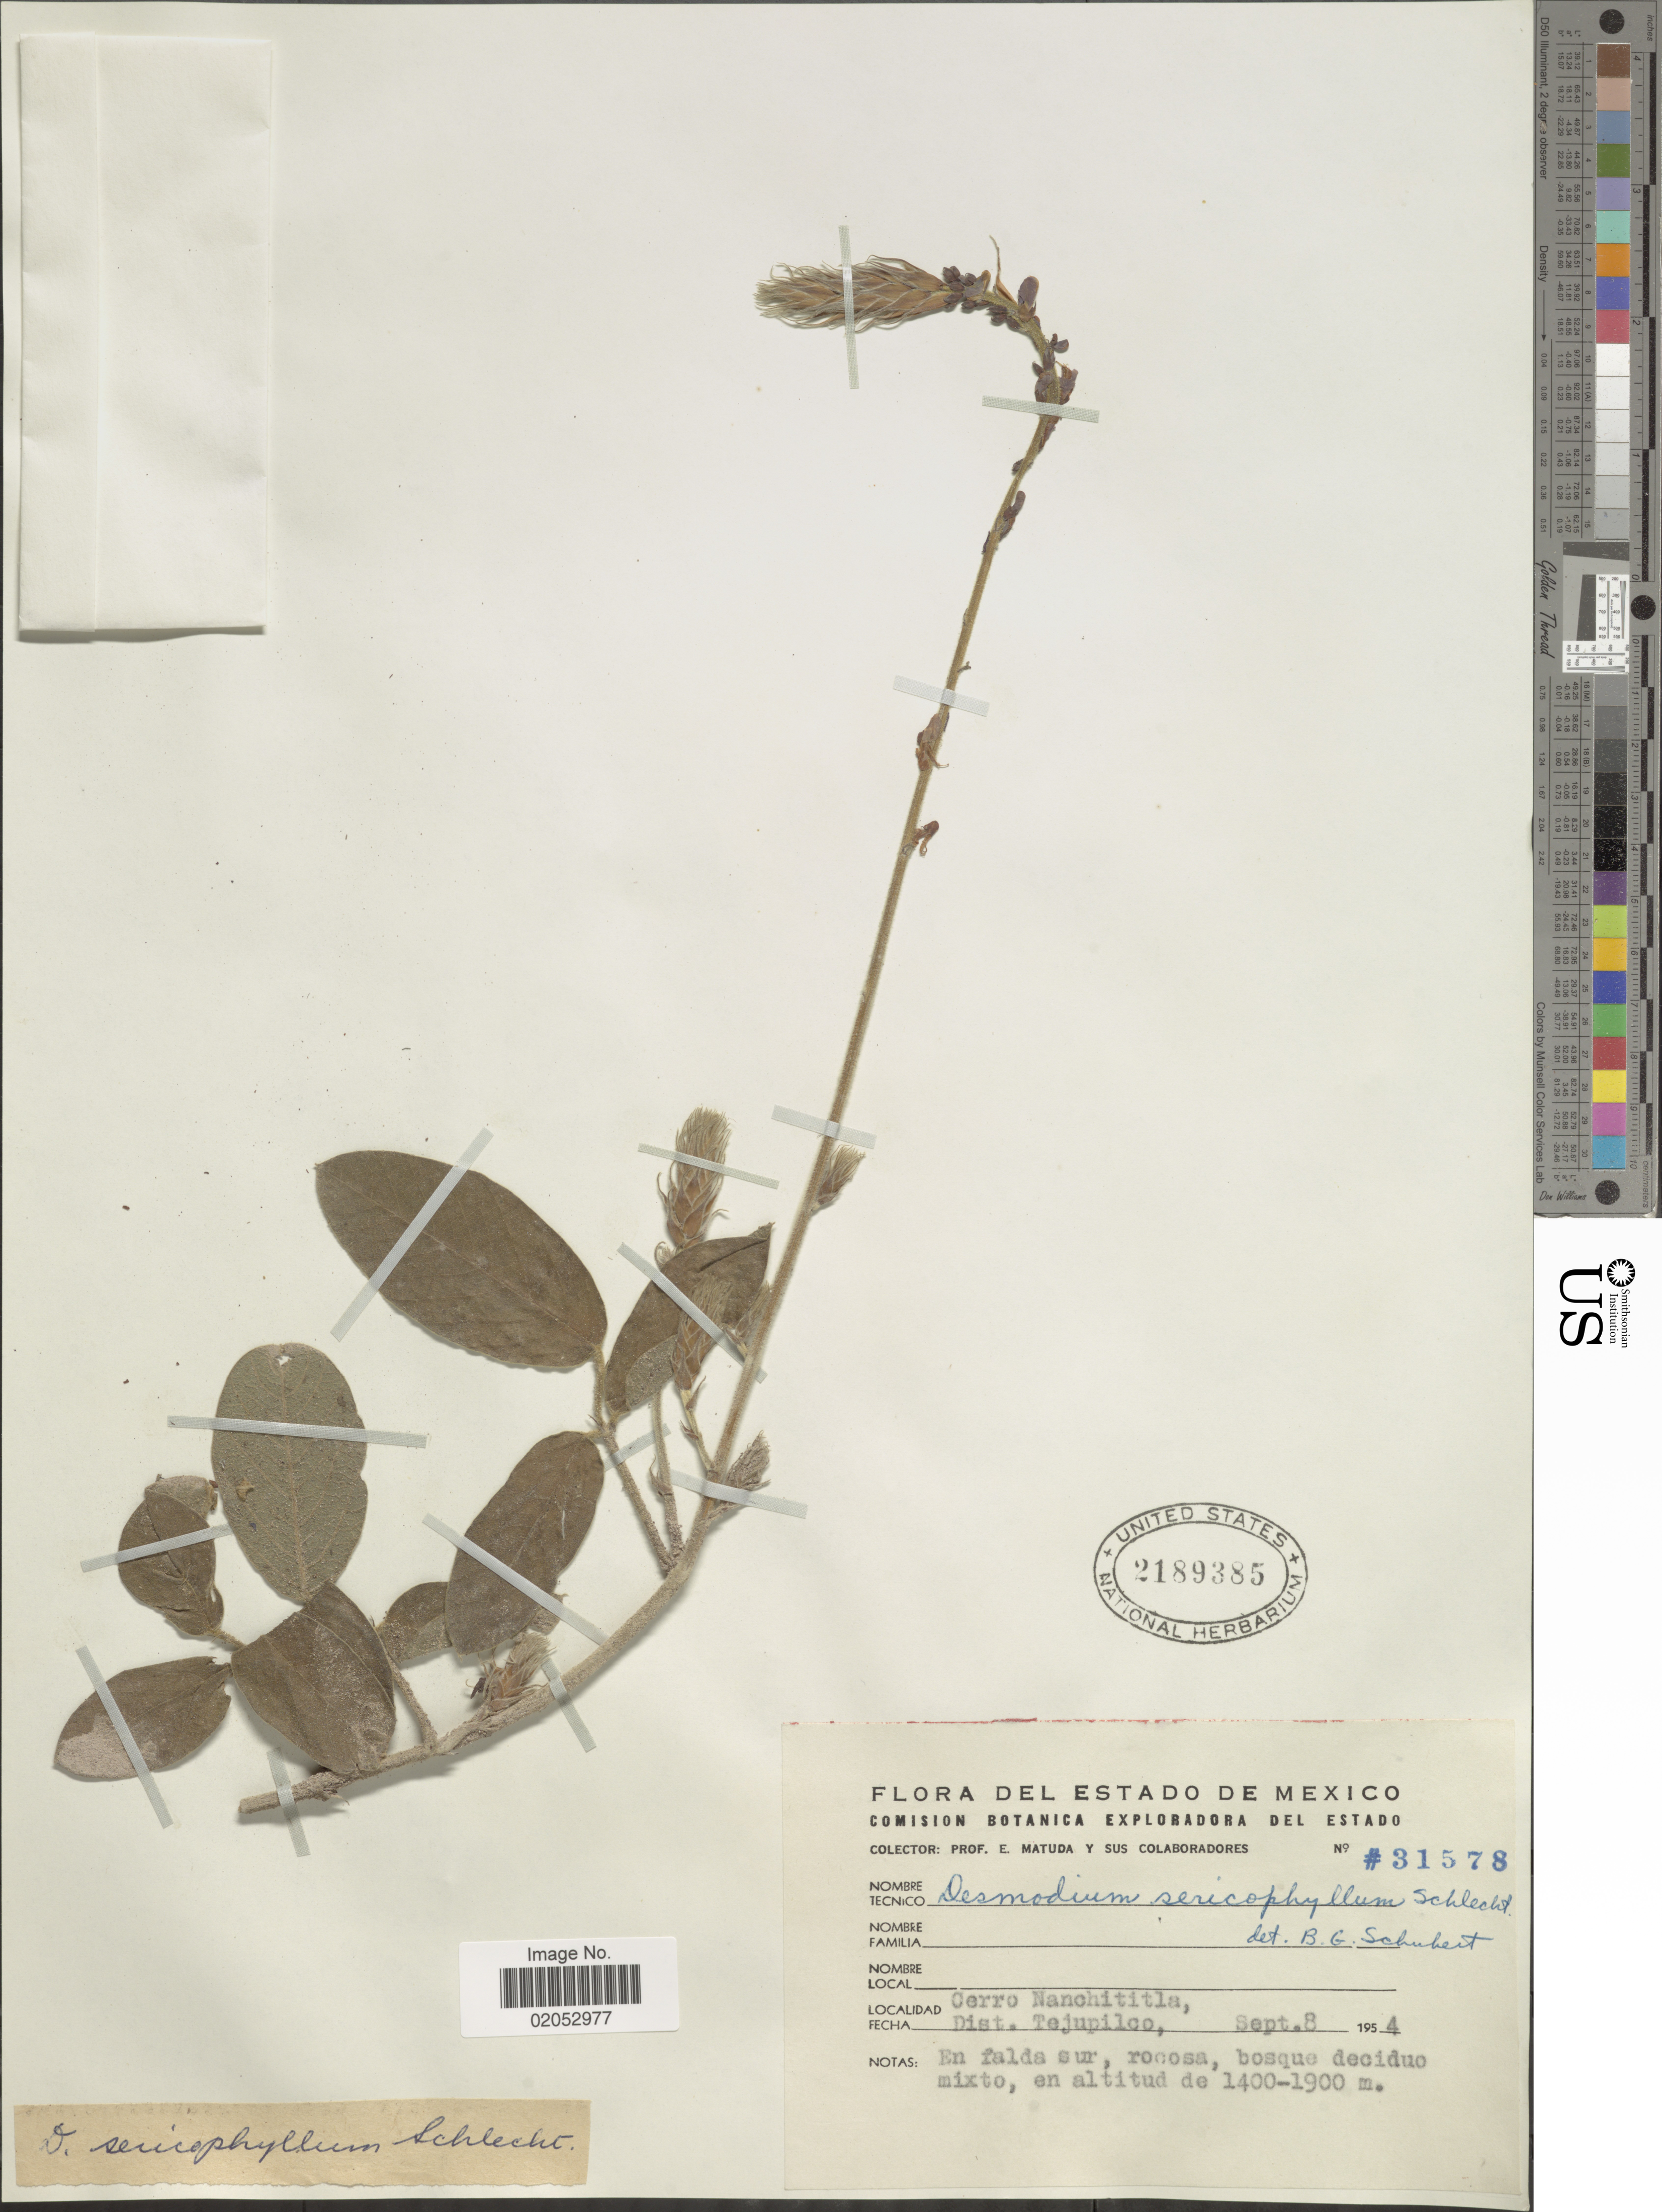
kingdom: Plantae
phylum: Tracheophyta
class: Magnoliopsida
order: Fabales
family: Fabaceae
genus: Desmodium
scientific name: Desmodium sericophyllum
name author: Schltdl.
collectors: E. Matuda & et al.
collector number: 31578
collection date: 1954-09-08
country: Mexico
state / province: México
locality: Estado de Mexico. Cerro Manchititla, Distr. Tejupilco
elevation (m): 1400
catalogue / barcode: US 2189385